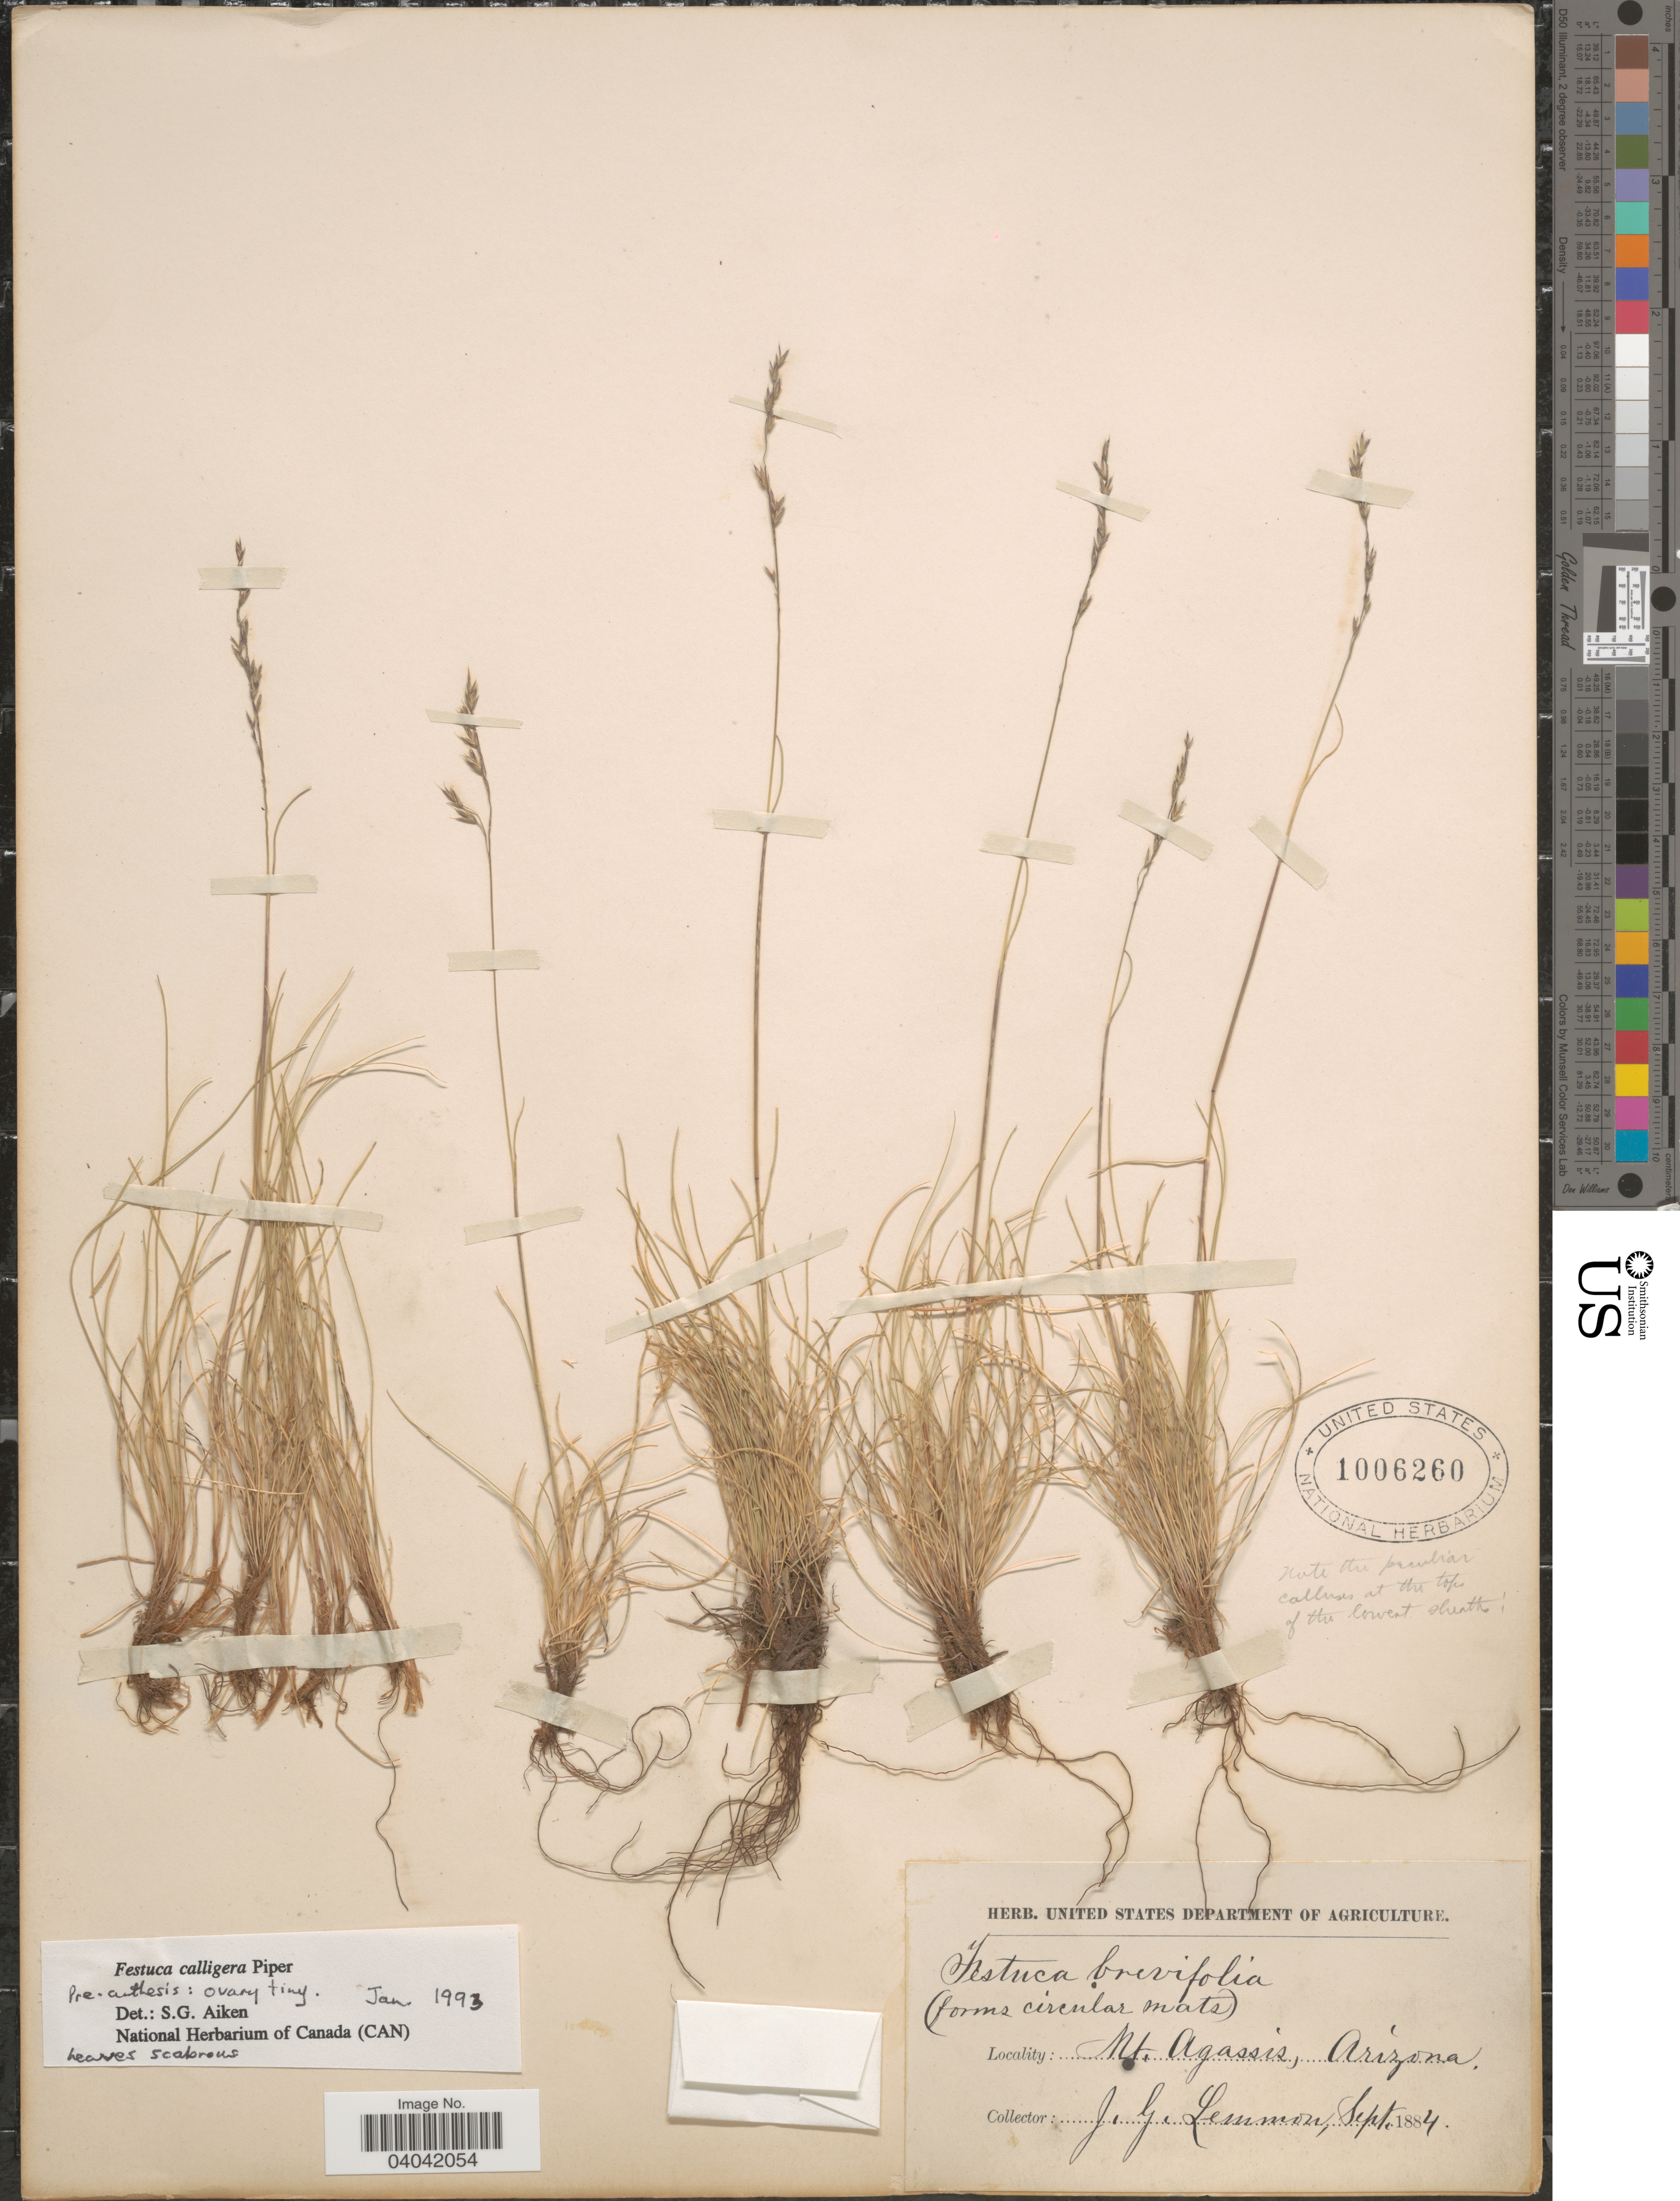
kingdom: Plantae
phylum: Tracheophyta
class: Liliopsida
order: Poales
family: Poaceae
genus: Festuca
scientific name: Festuca calligera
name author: L.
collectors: J. Lemmon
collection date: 1884-09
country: United States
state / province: Arizona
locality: Mt. Agassis.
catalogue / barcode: US 1006260